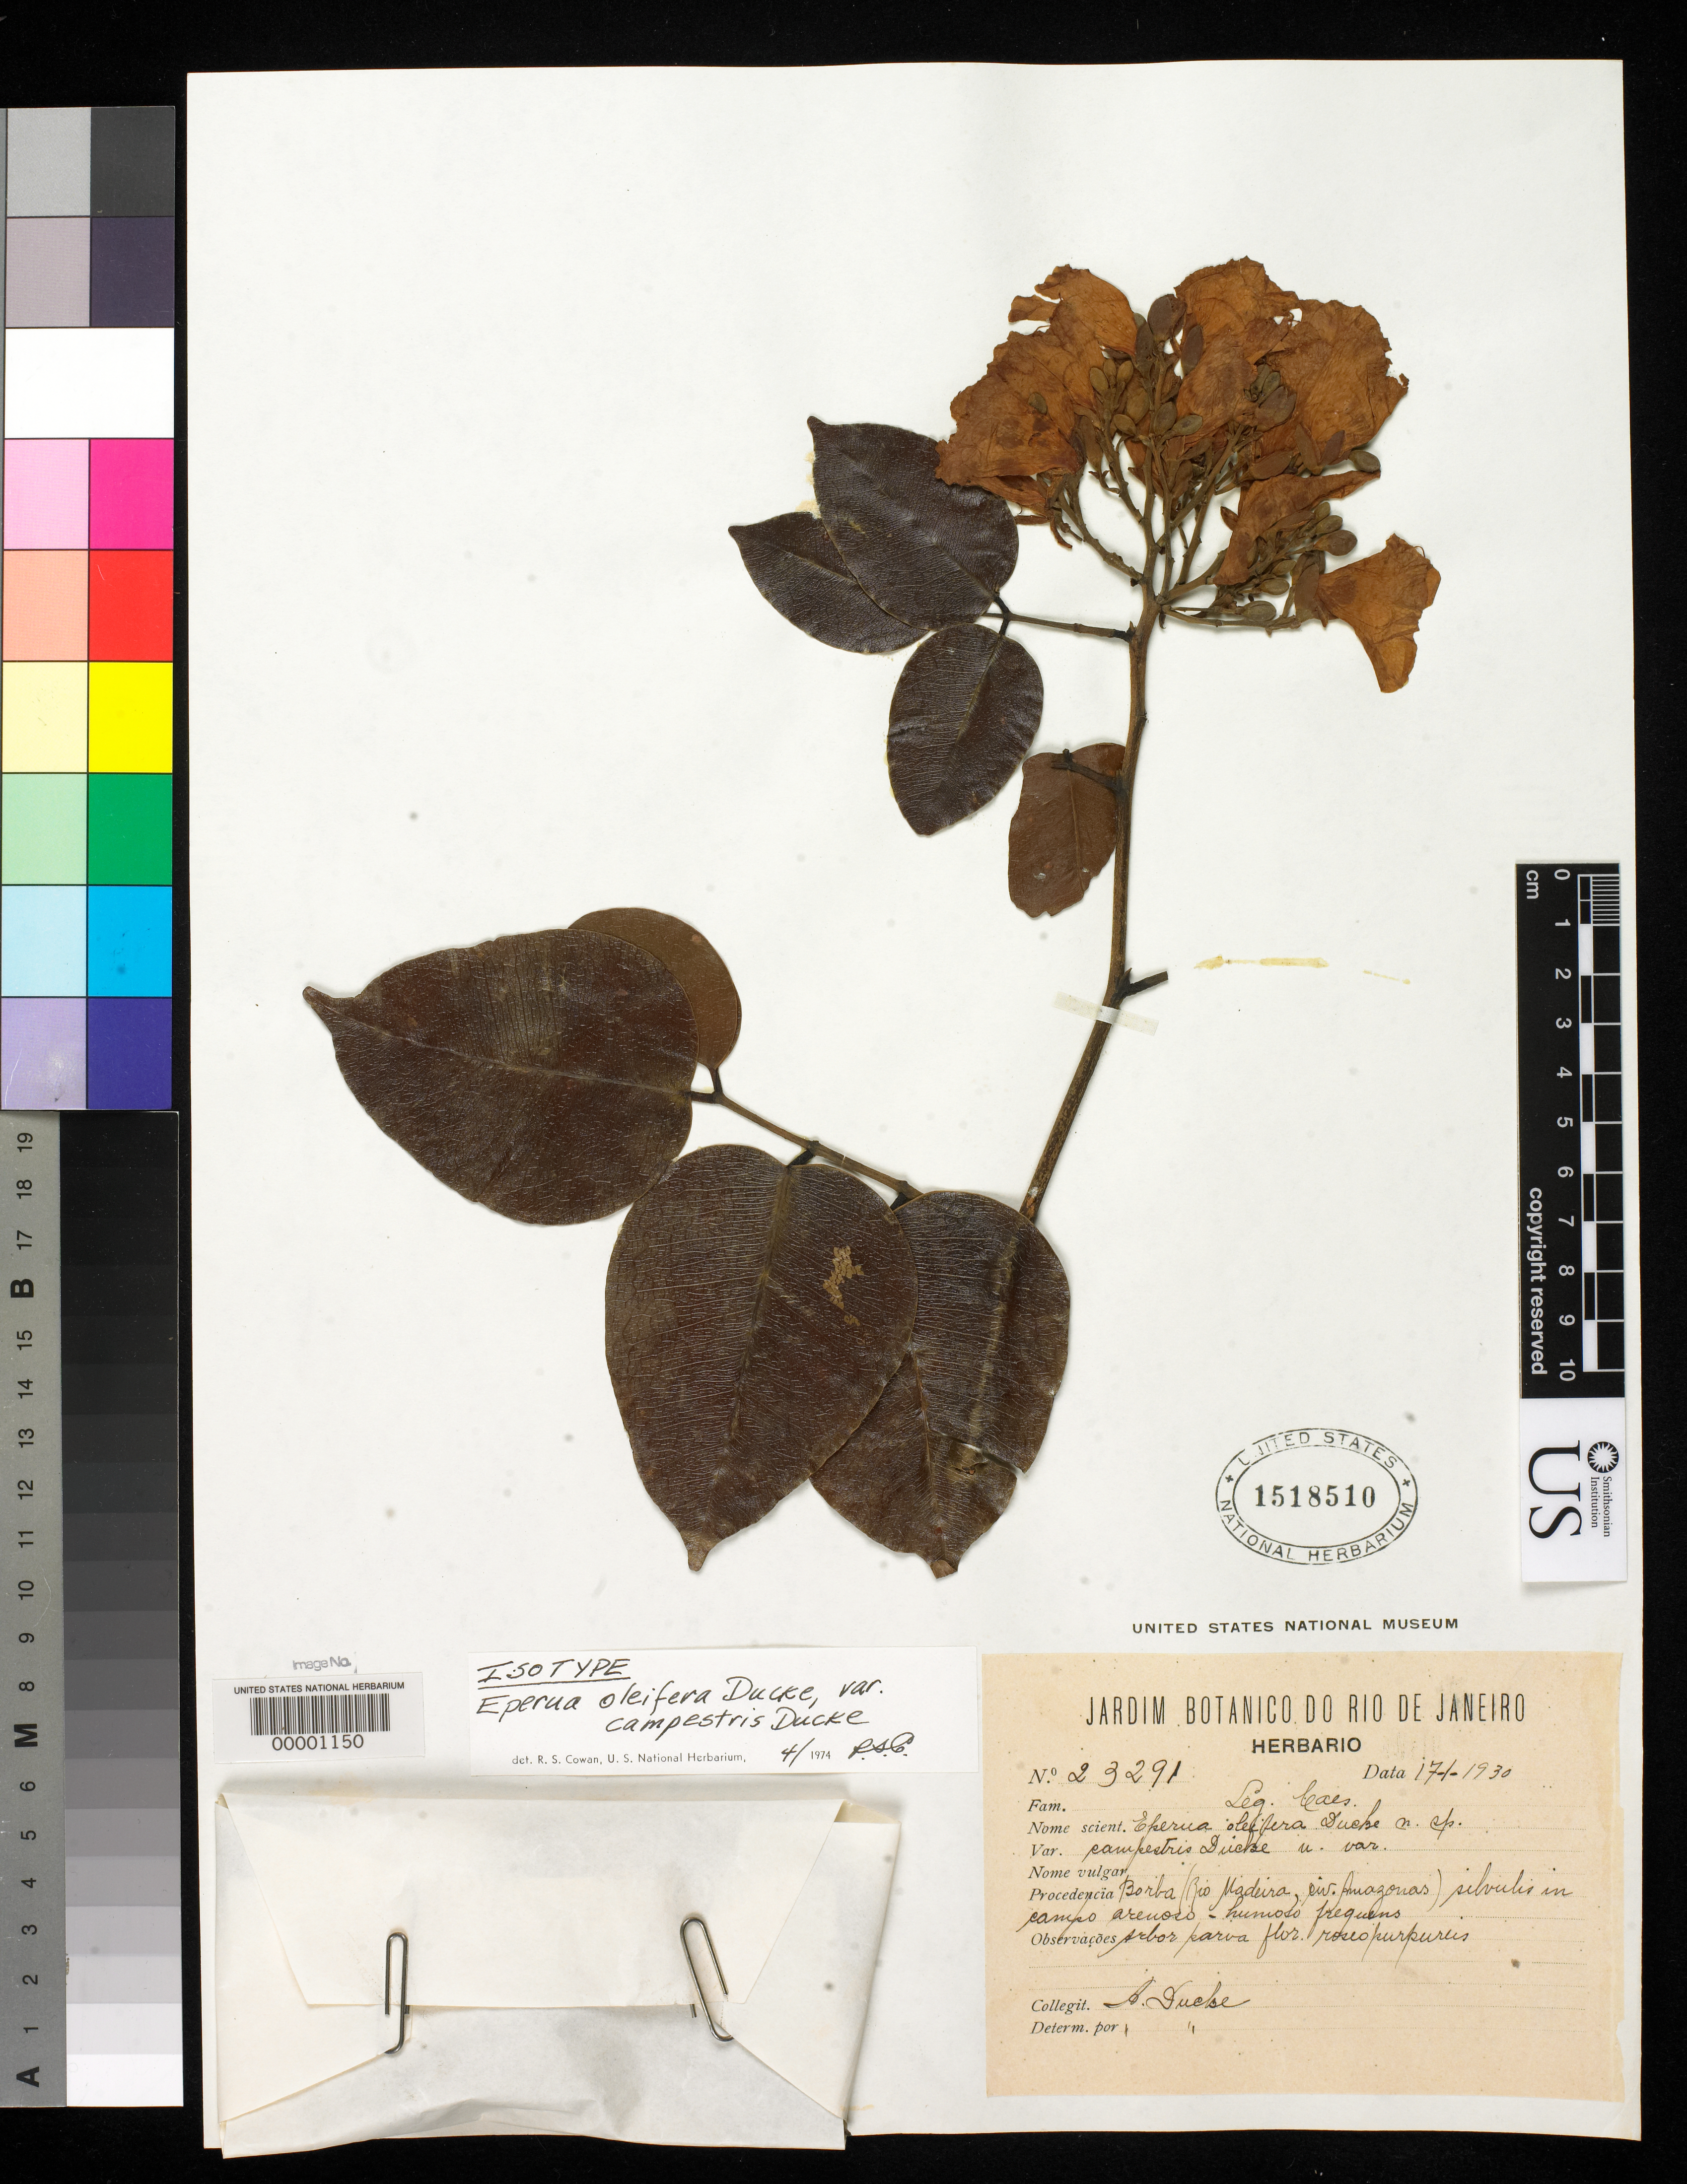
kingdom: Plantae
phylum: Tracheophyta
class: Magnoliopsida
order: Fabales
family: Fabaceae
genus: Eperua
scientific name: Eperua oleifera var. campestris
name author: Ducke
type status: Type Fragment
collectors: A. Ducke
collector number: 23291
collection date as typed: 17 Jan 1930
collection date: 1930-01-17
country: Brazil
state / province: Amazonas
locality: Near Borba.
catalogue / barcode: US 1518510